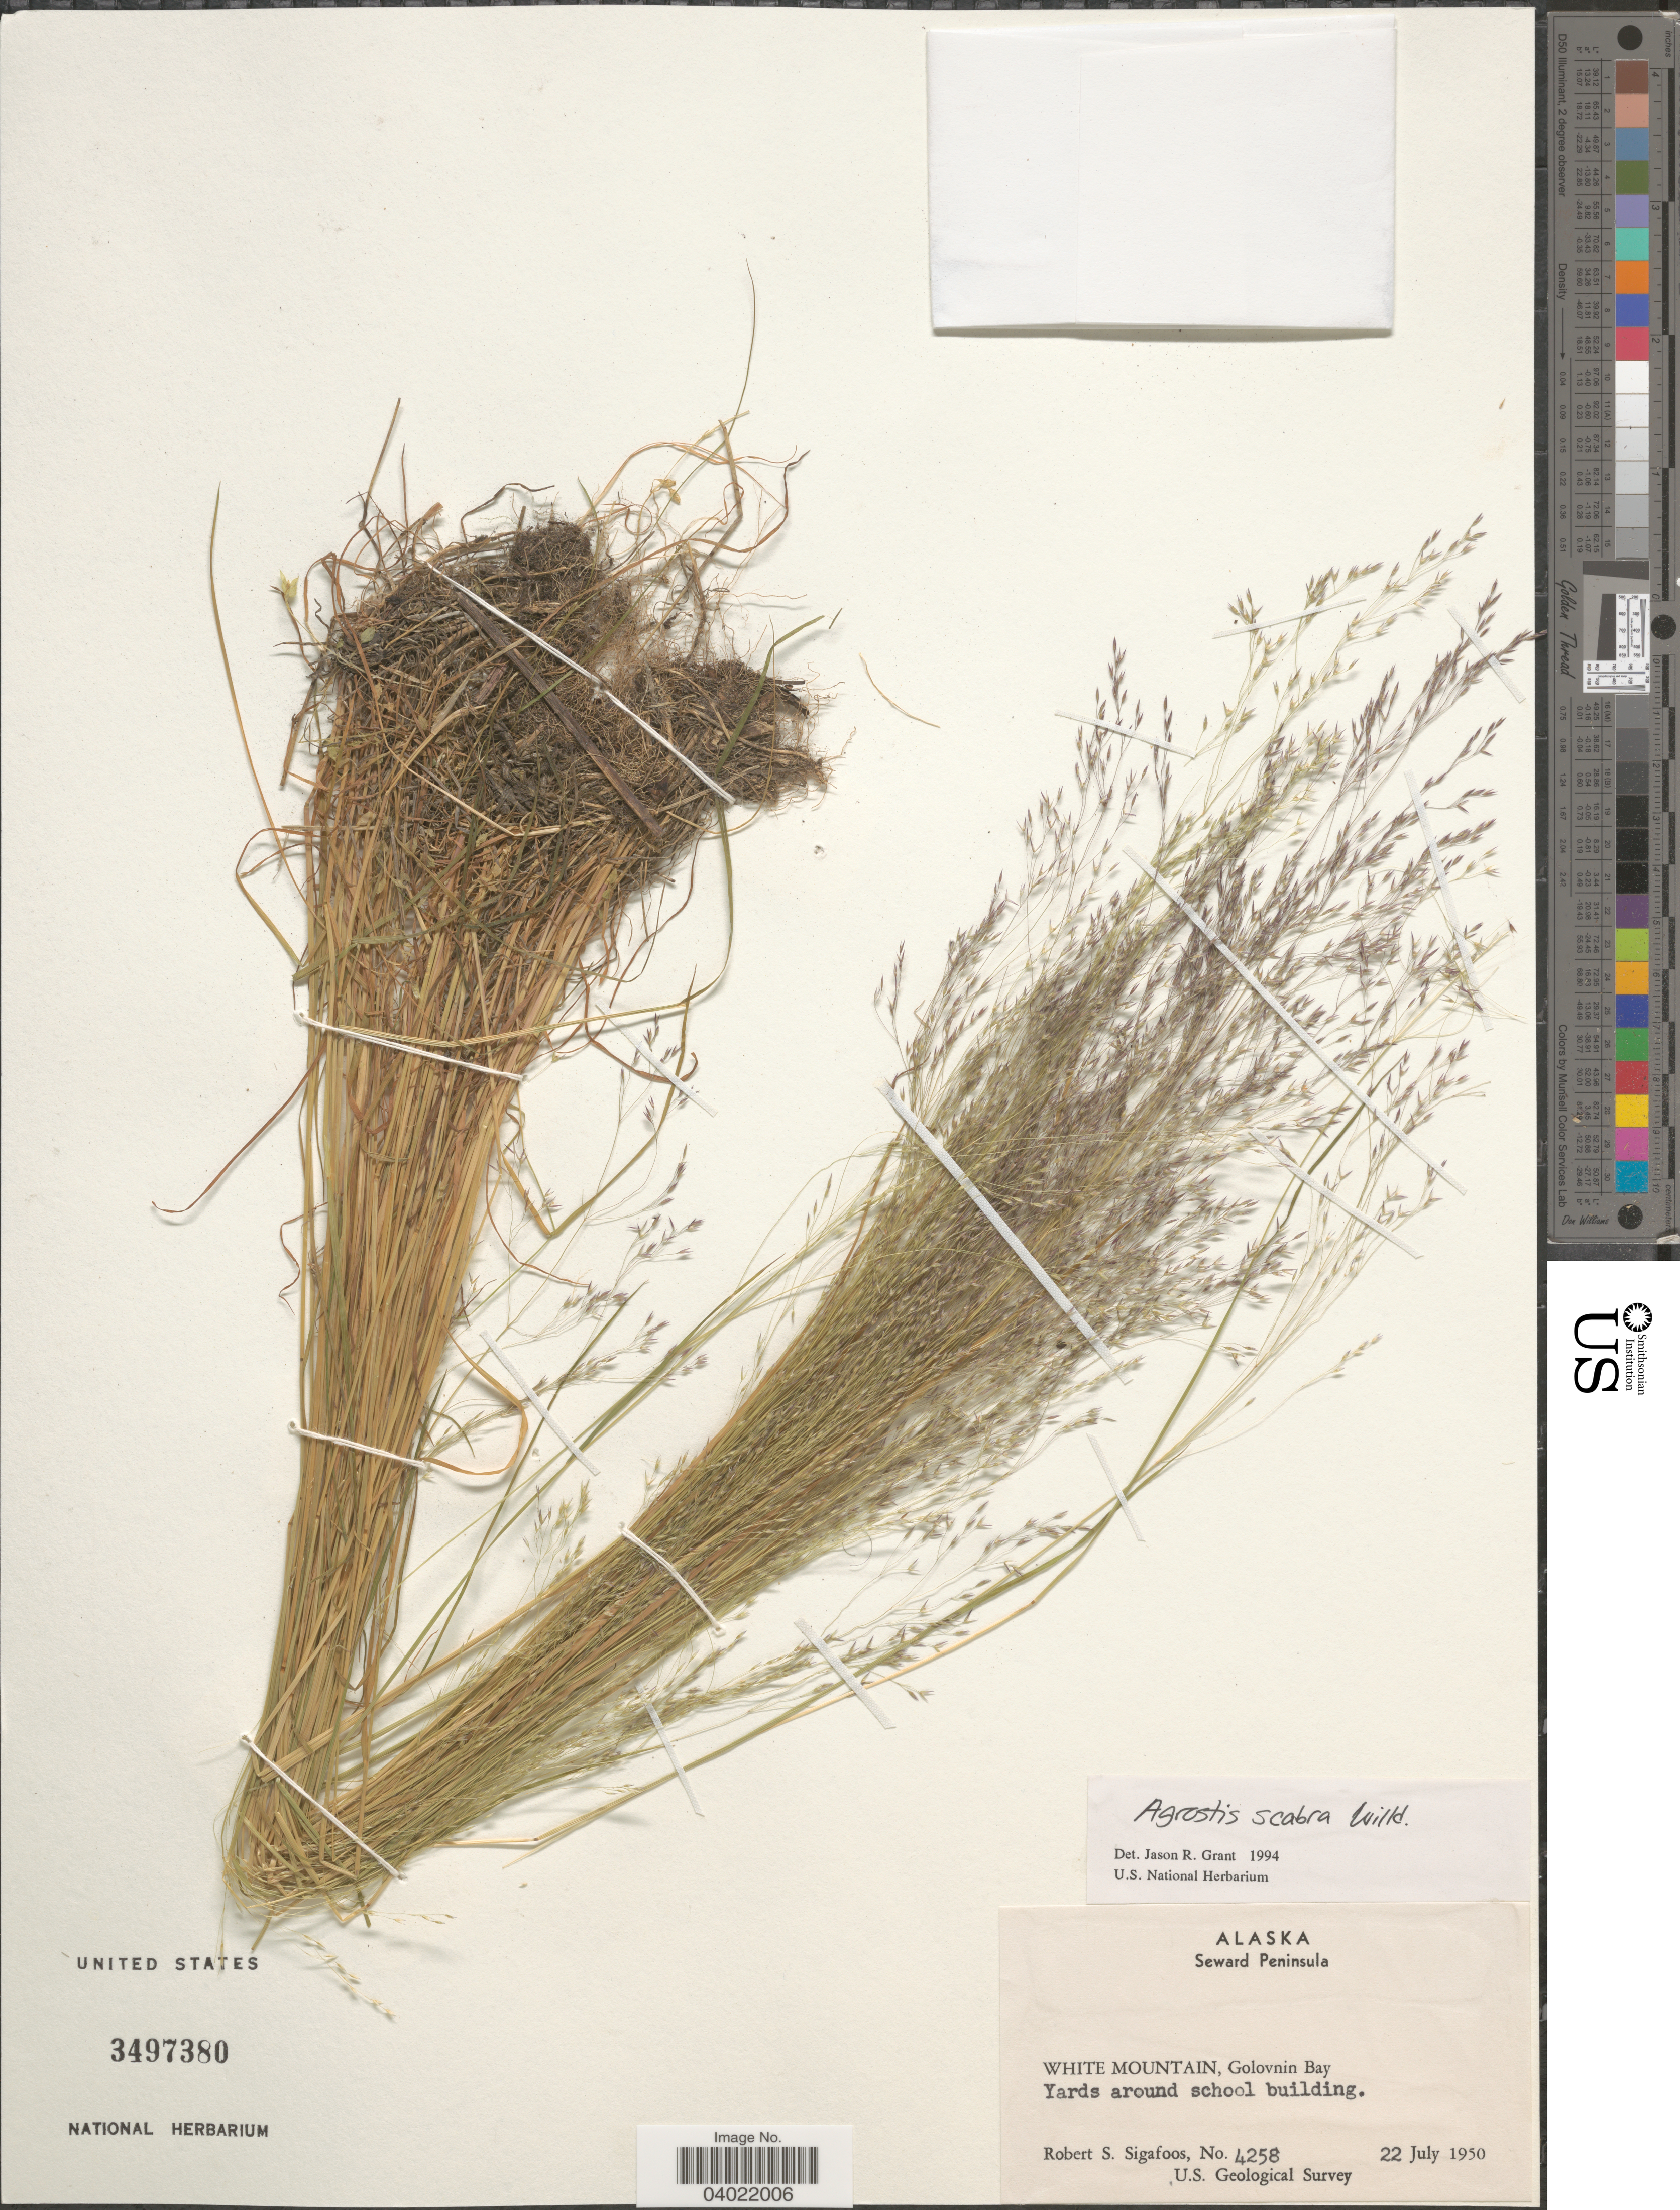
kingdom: Plantae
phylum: Tracheophyta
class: Liliopsida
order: Poales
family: Poaceae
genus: Agrostis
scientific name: Agrostis scabra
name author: Willd.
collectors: R. Sigafoos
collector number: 4258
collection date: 1950-07-22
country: United States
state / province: Alaska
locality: Seward Peninsula. White Mountain, Golovnin Bay. Yards around school building.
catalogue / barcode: US 3497380